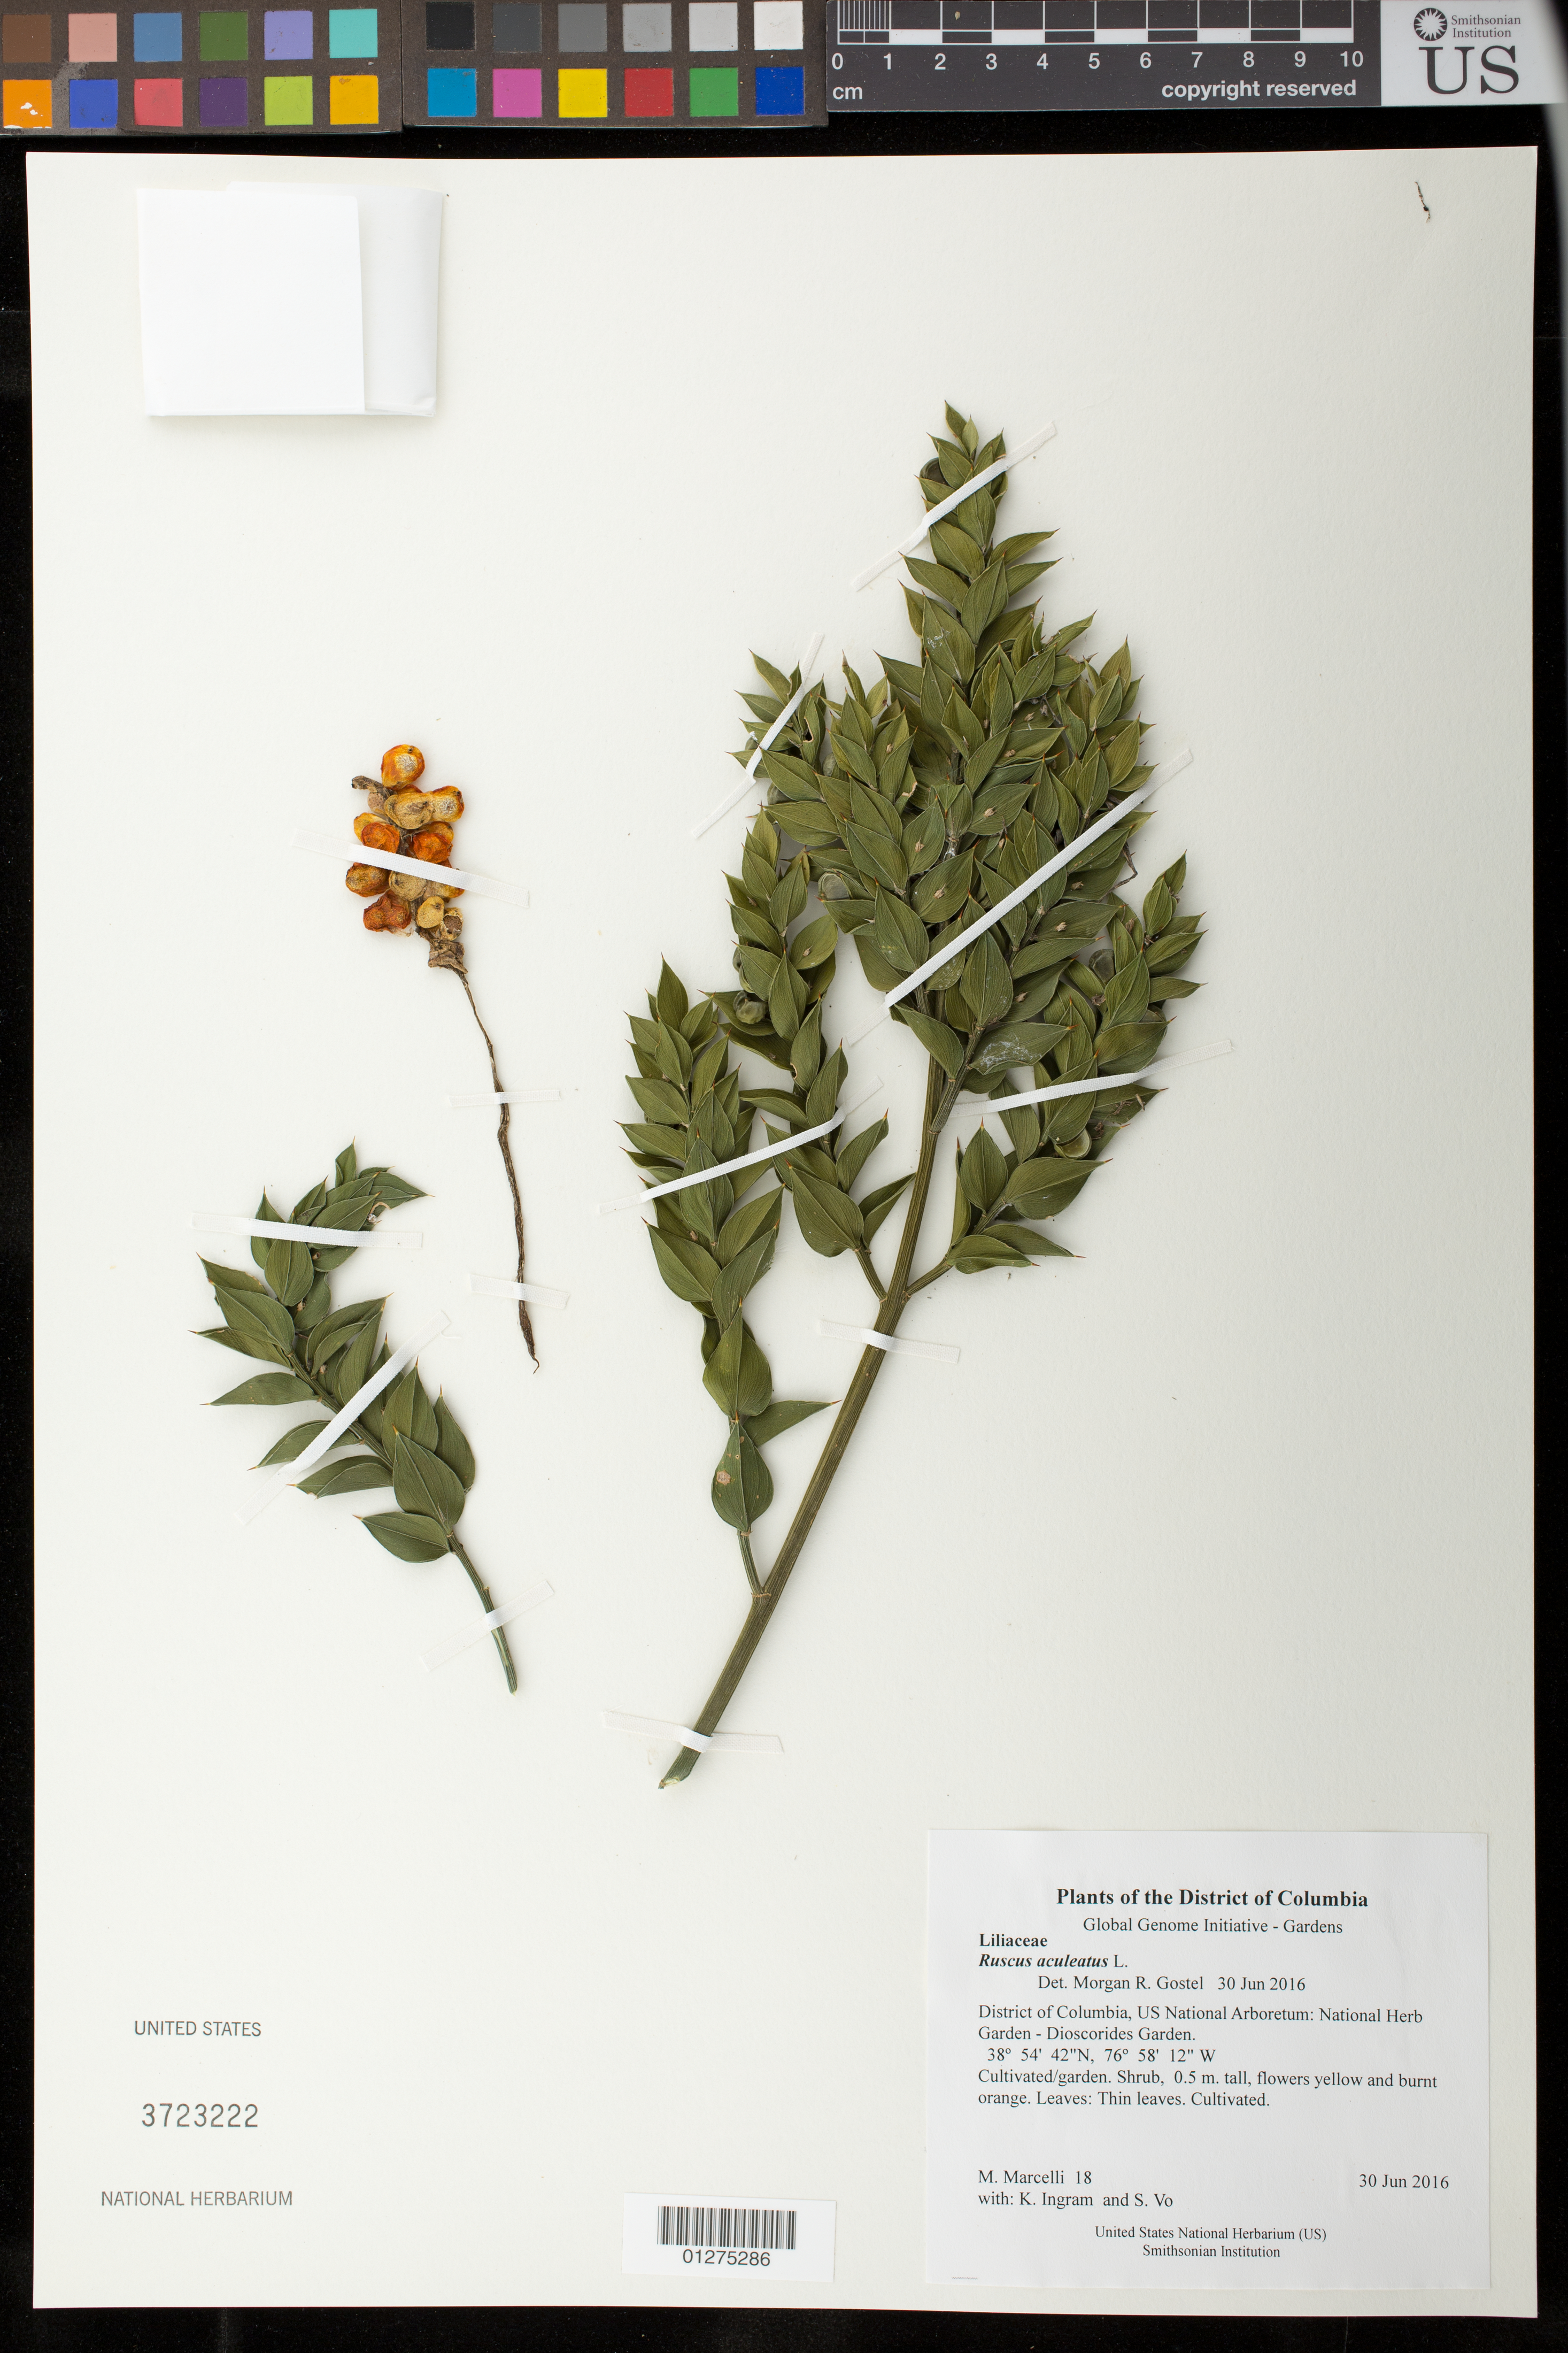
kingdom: Plantae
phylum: Tracheophyta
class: Liliopsida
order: Asparagales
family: Asparagaceae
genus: Ruscus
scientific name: Ruscus aculeatus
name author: L.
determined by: Gostel, Morgan R., (BRIT), Botanical Research Institute of Texas (UNITED STATES)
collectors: M. Marcelli, K. S. Ingram & S. Vo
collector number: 18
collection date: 2016-06-30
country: United States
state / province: District of Columbia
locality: US National Arboretum: National Herb Garden - Dioscorides Garden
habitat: Cultivated/garden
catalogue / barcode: US 3723222